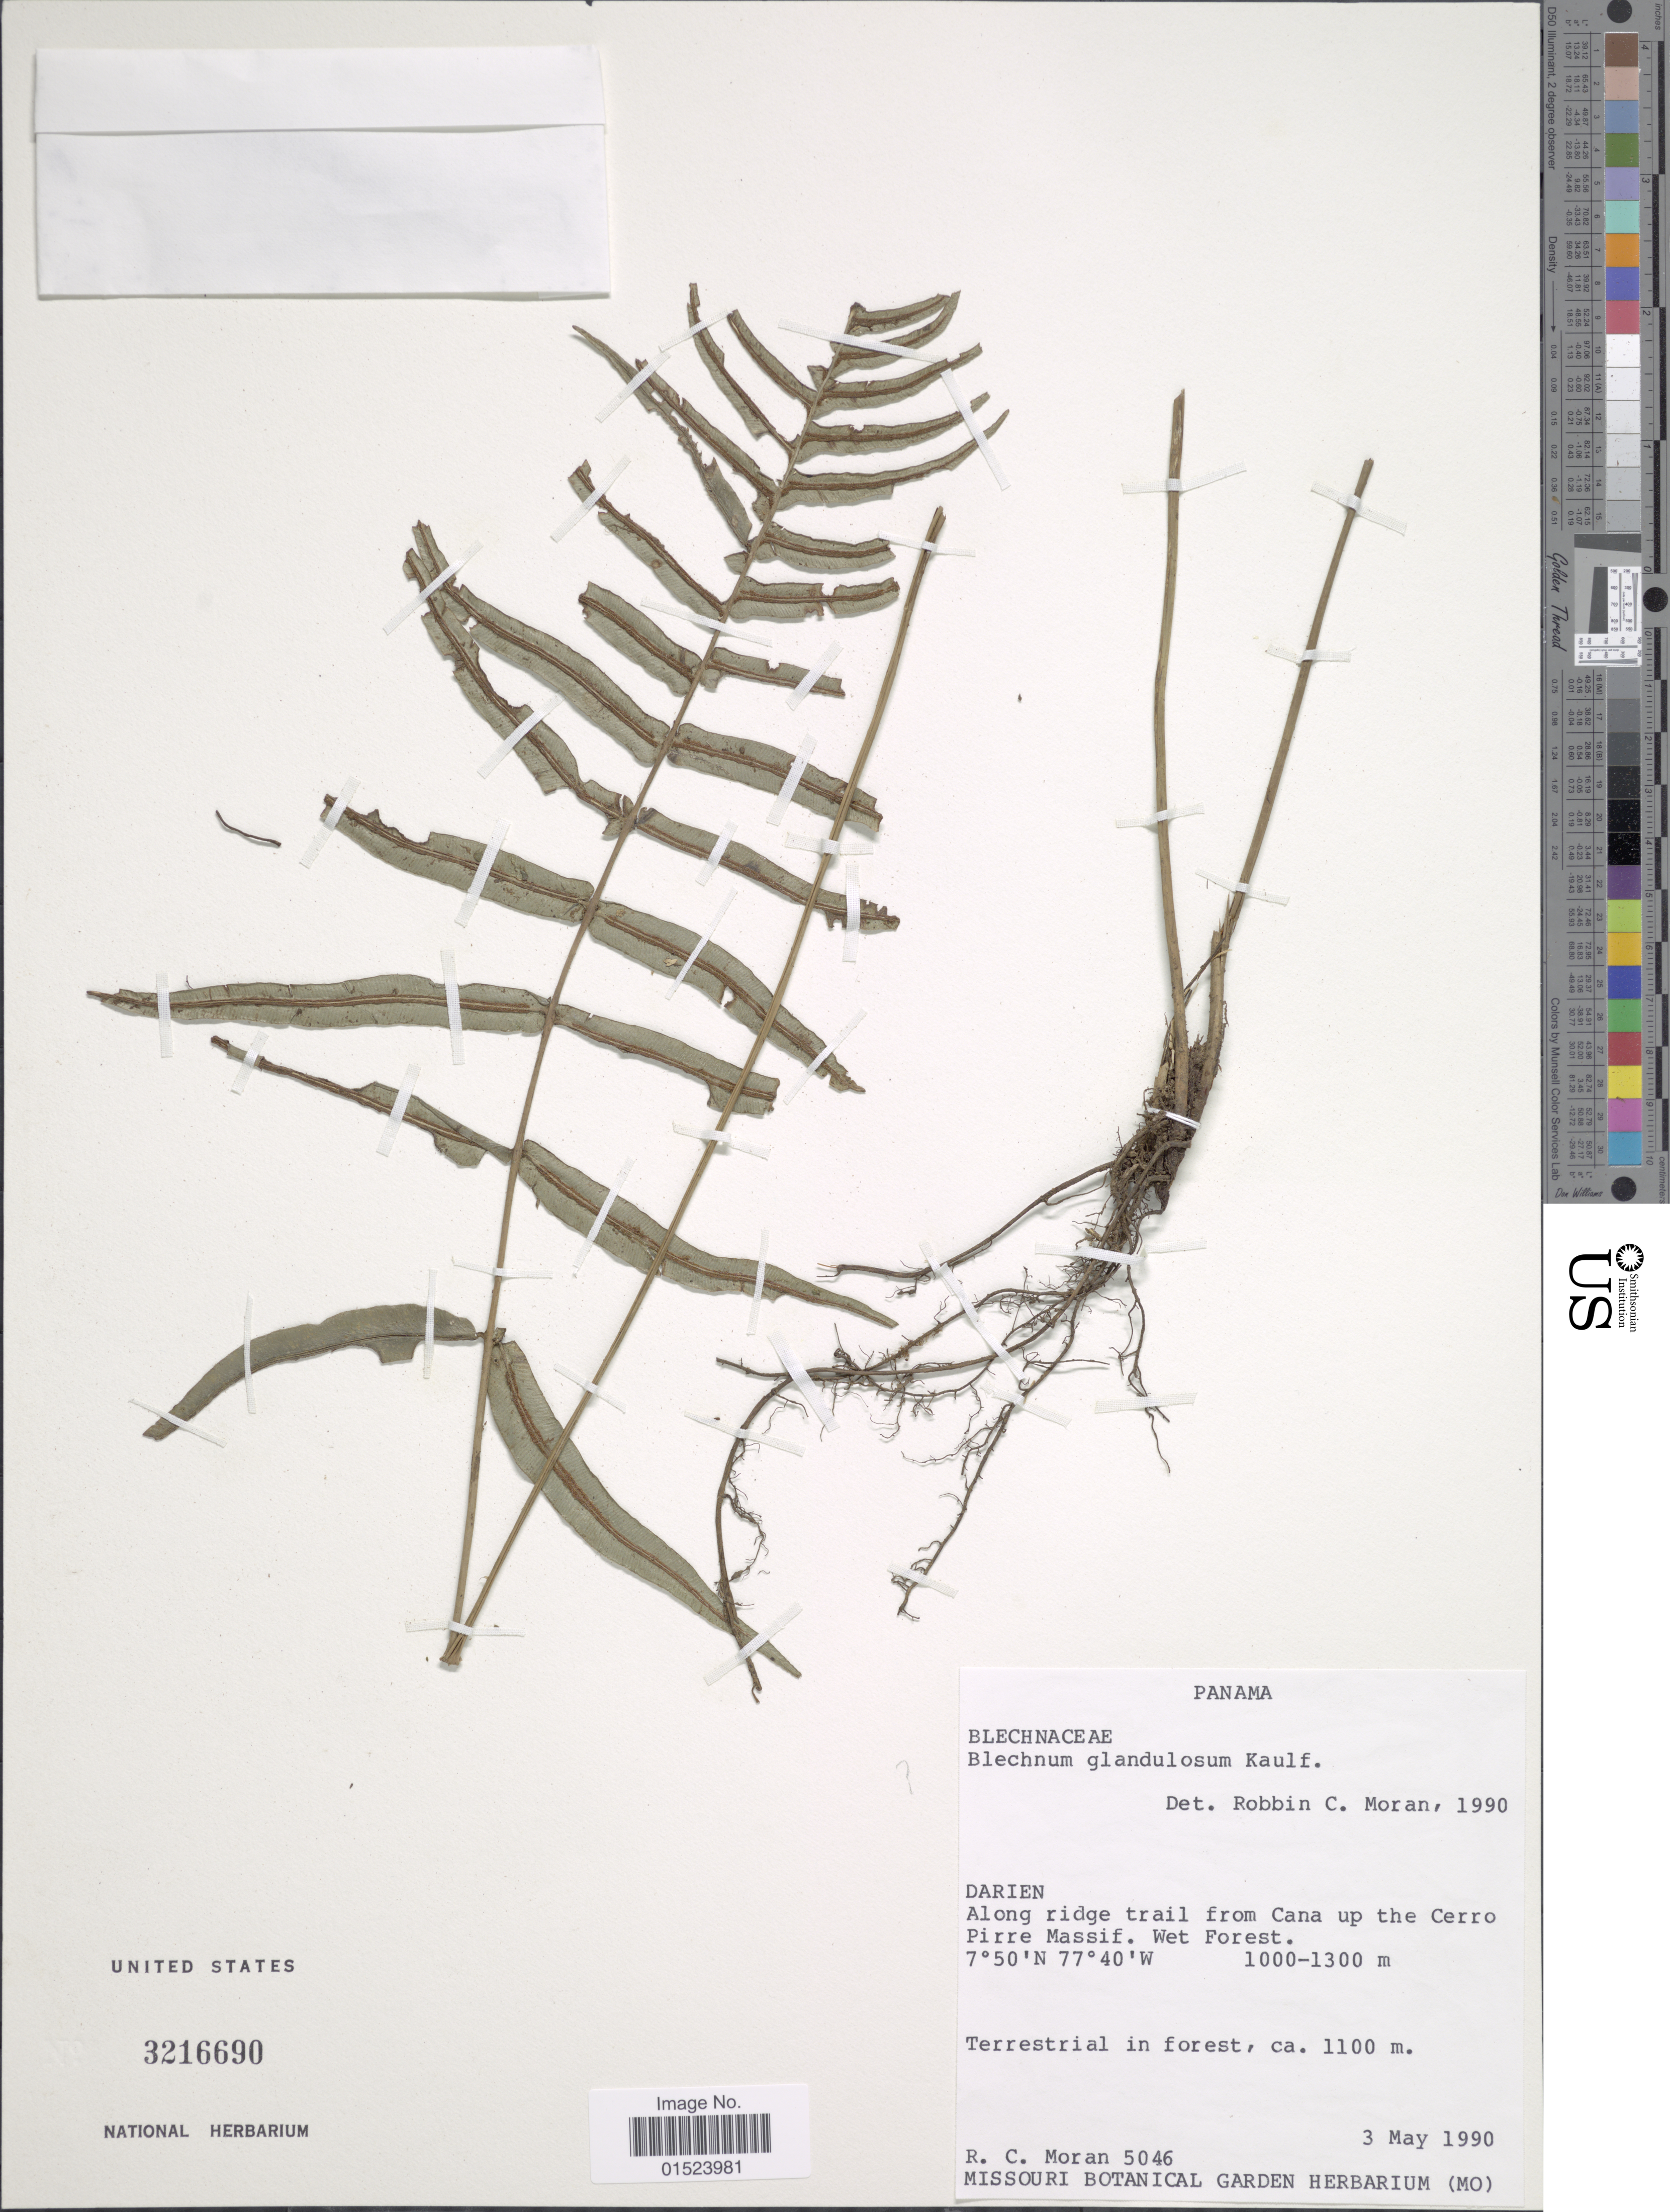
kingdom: Plantae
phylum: Tracheophyta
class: Polypodiopsida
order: Polypodiales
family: Blechnaceae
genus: Blechnum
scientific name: Blechnum glandulosum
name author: Link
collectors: R. C. Moran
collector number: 5046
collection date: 1990-05-03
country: Panama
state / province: Darién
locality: Along ridge trail from Cana up the Cerro Pirre Massif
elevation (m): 1000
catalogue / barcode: US 3216690